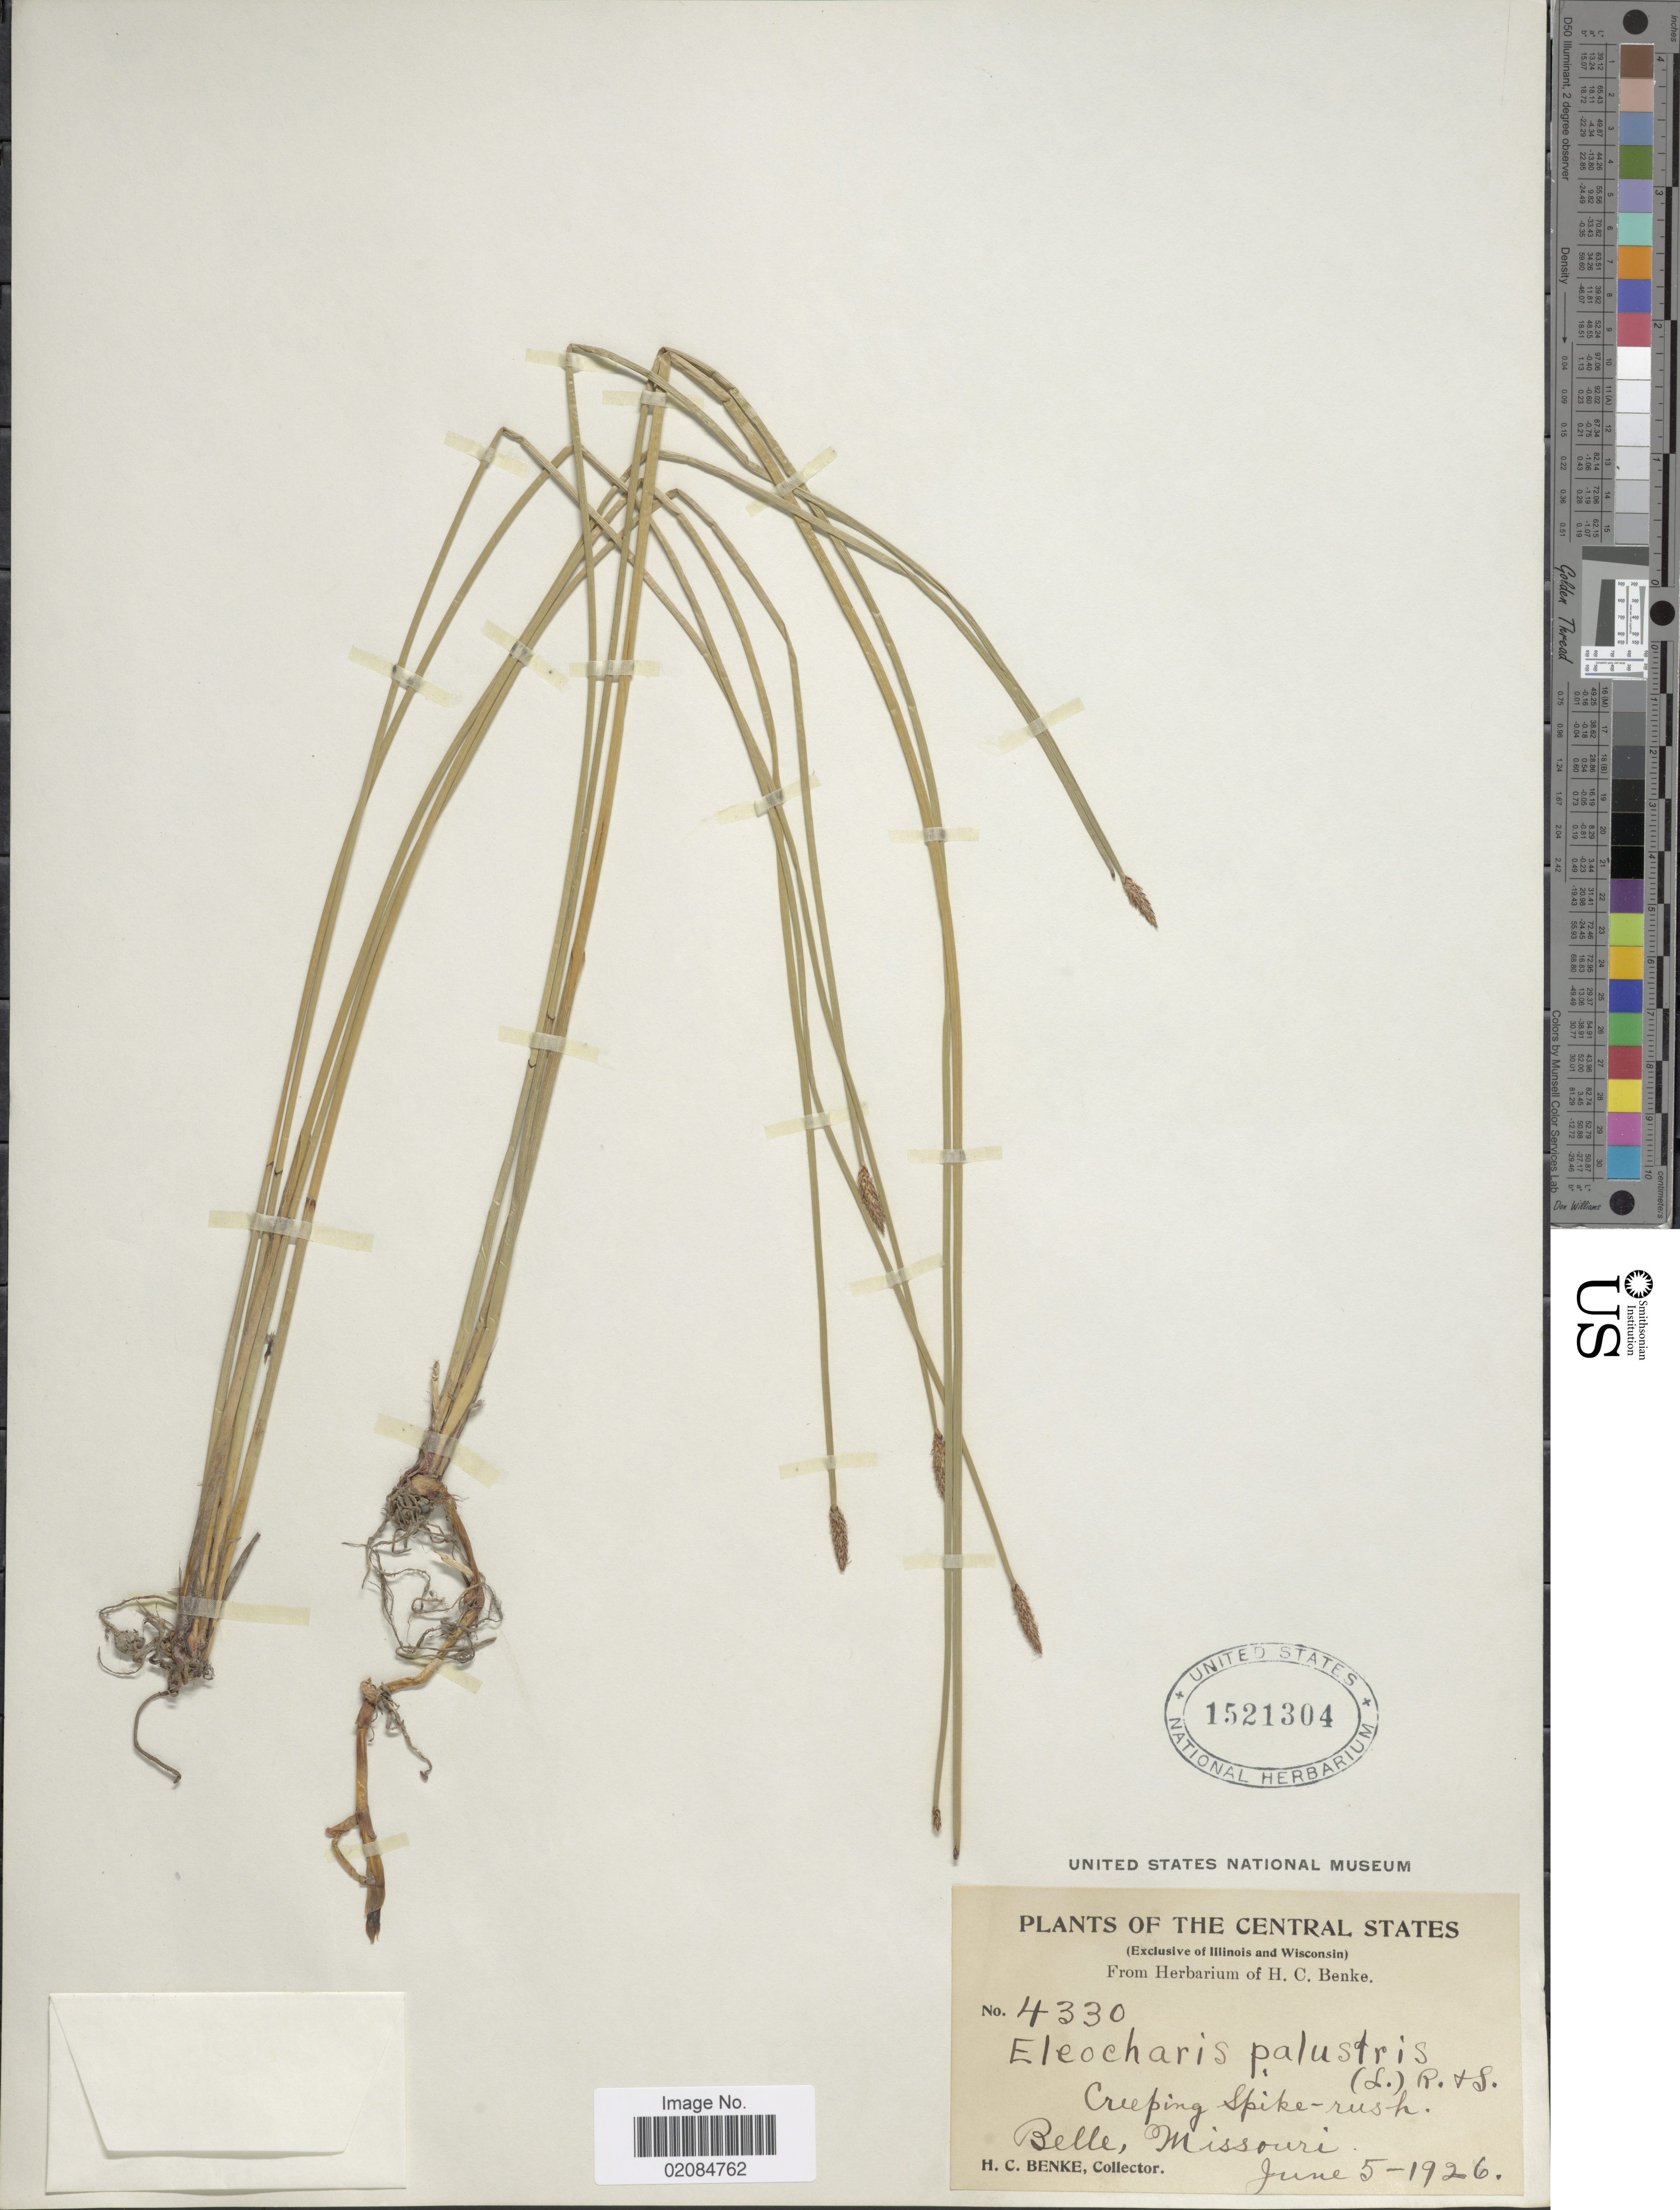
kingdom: Plantae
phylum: Tracheophyta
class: Liliopsida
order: Poales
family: Cyperaceae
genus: Eleocharis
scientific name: Eleocharis palustris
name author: (L.) Roem. & Schult.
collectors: H. Benke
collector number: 4330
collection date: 1926-06-05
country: United States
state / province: Missouri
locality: The Central States. Belle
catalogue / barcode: US 1521304